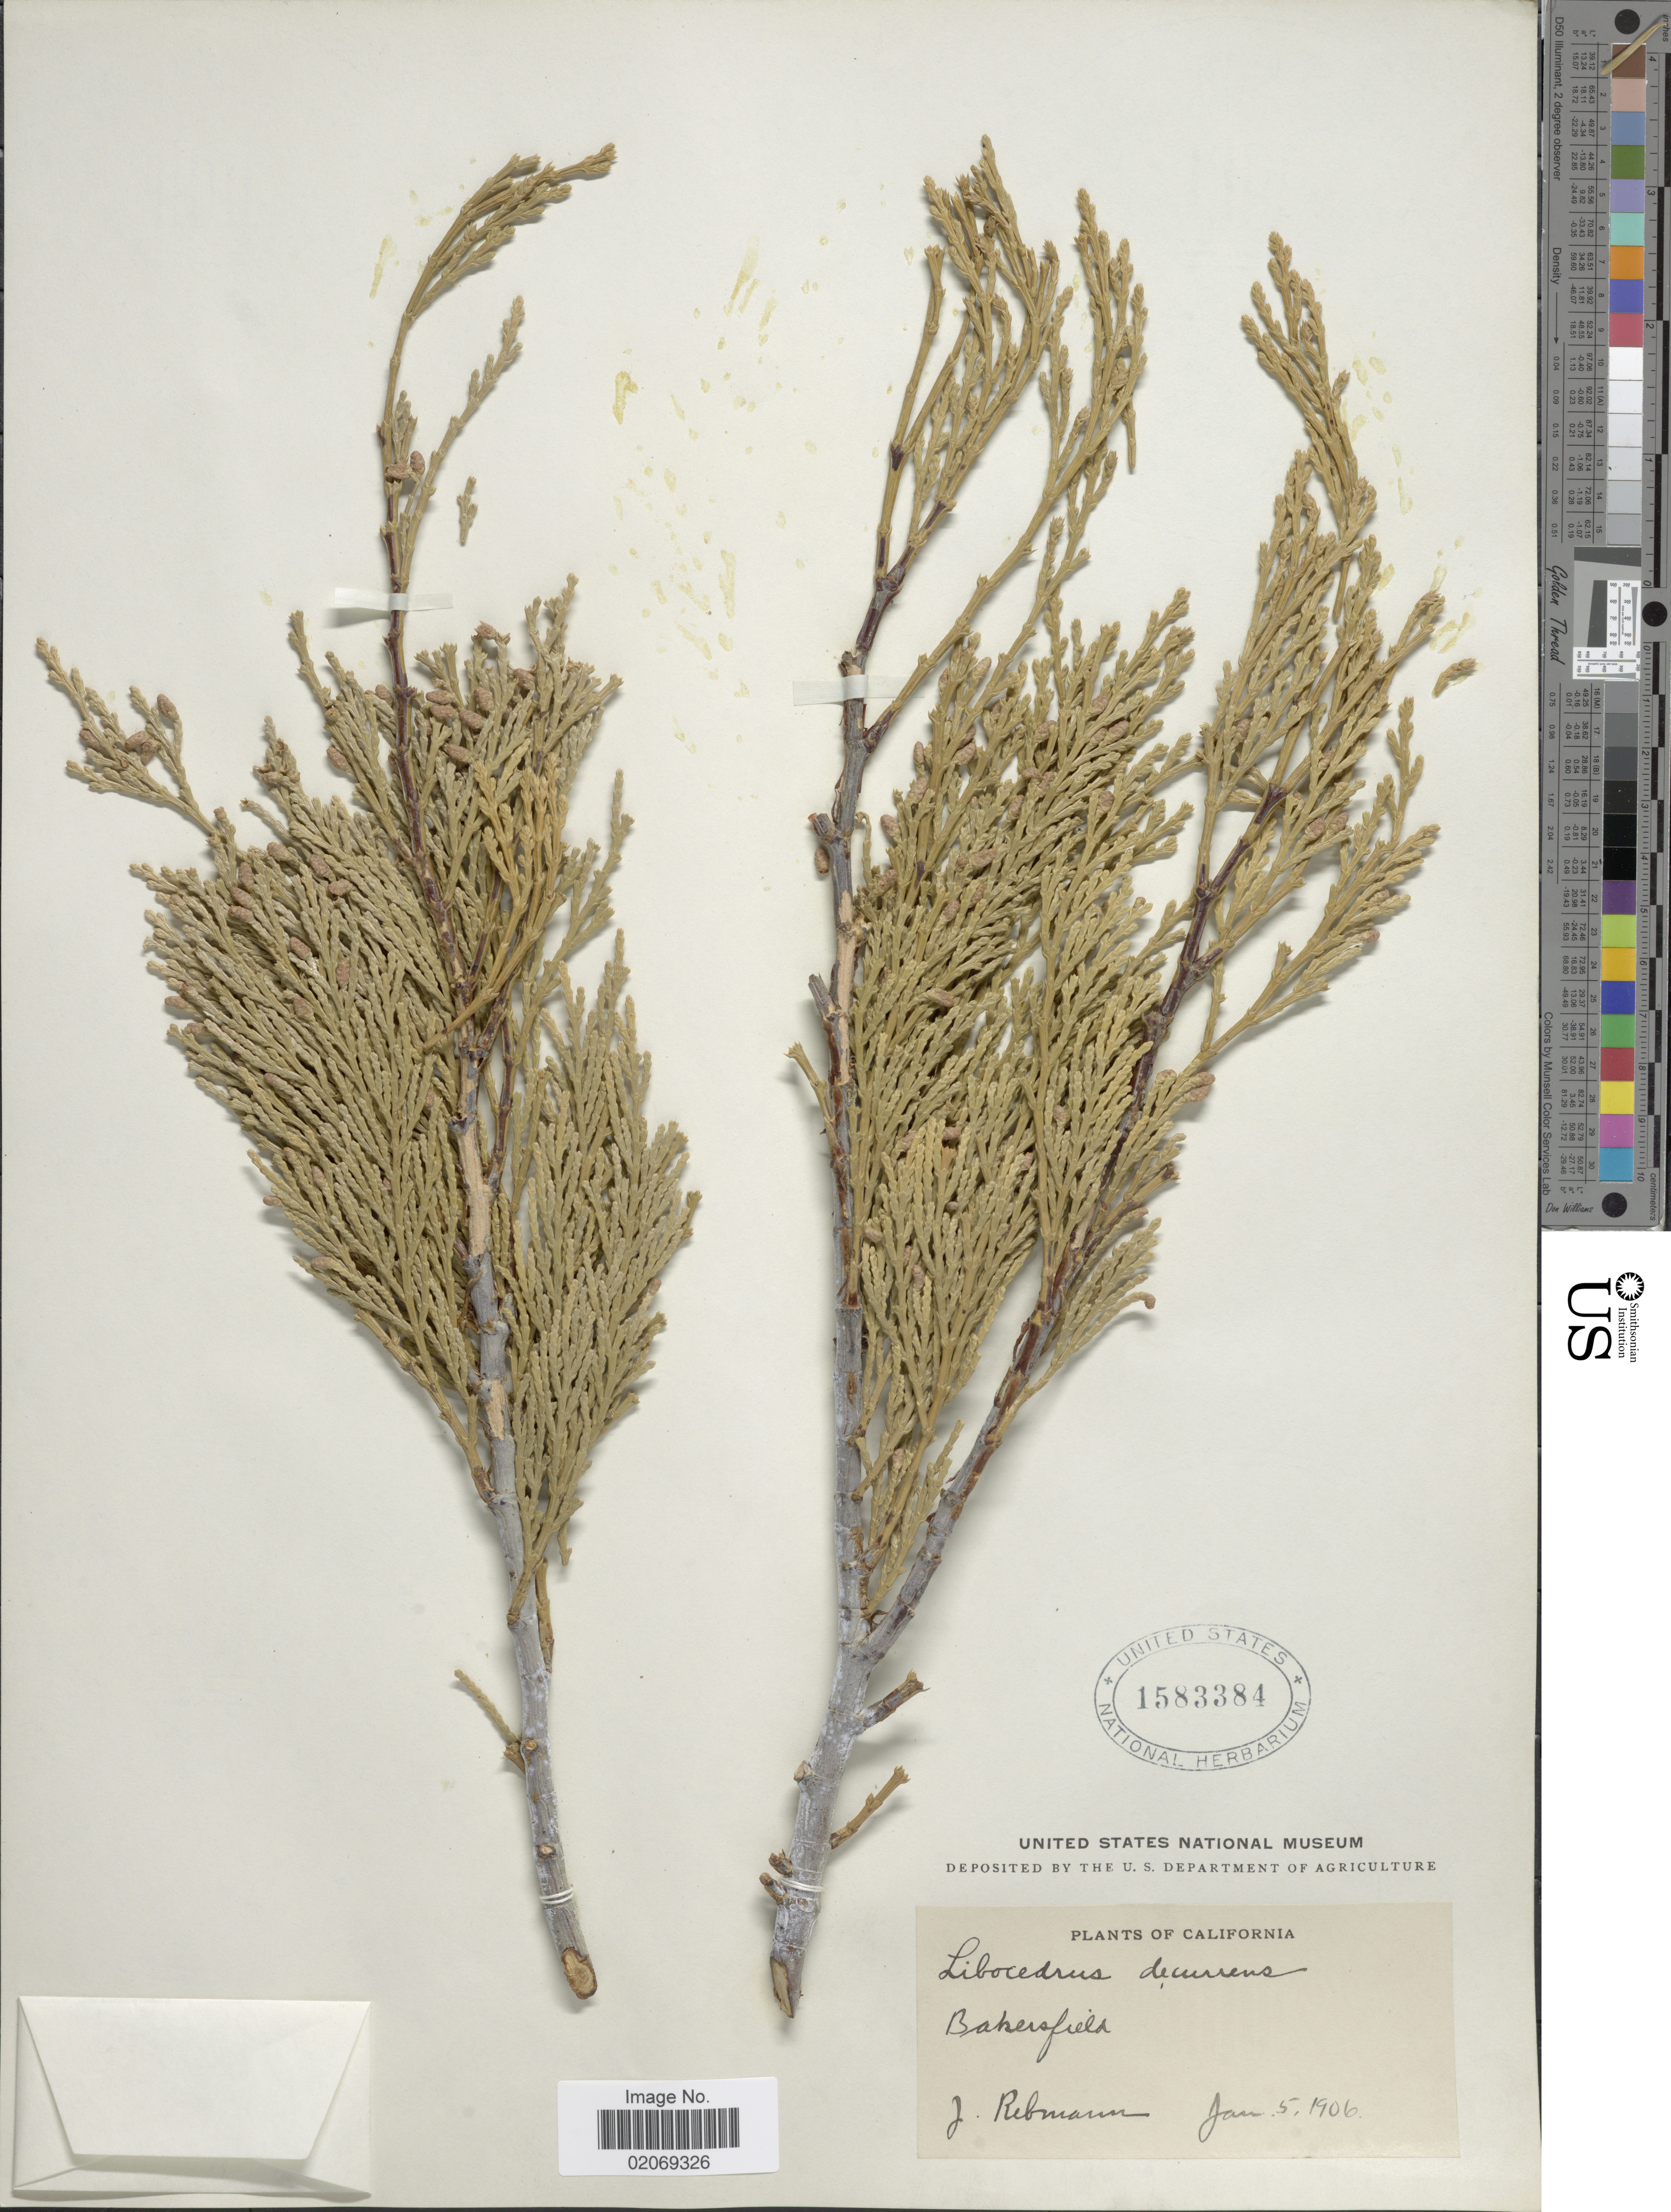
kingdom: Plantae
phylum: Tracheophyta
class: Pinopsida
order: Pinales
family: Cupressaceae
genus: Libocedrus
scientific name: Libocedrus decurrens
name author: Torr.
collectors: J. Rebmann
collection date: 1906-01-05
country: United States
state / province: California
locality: Bakersfield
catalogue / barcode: US 1583384